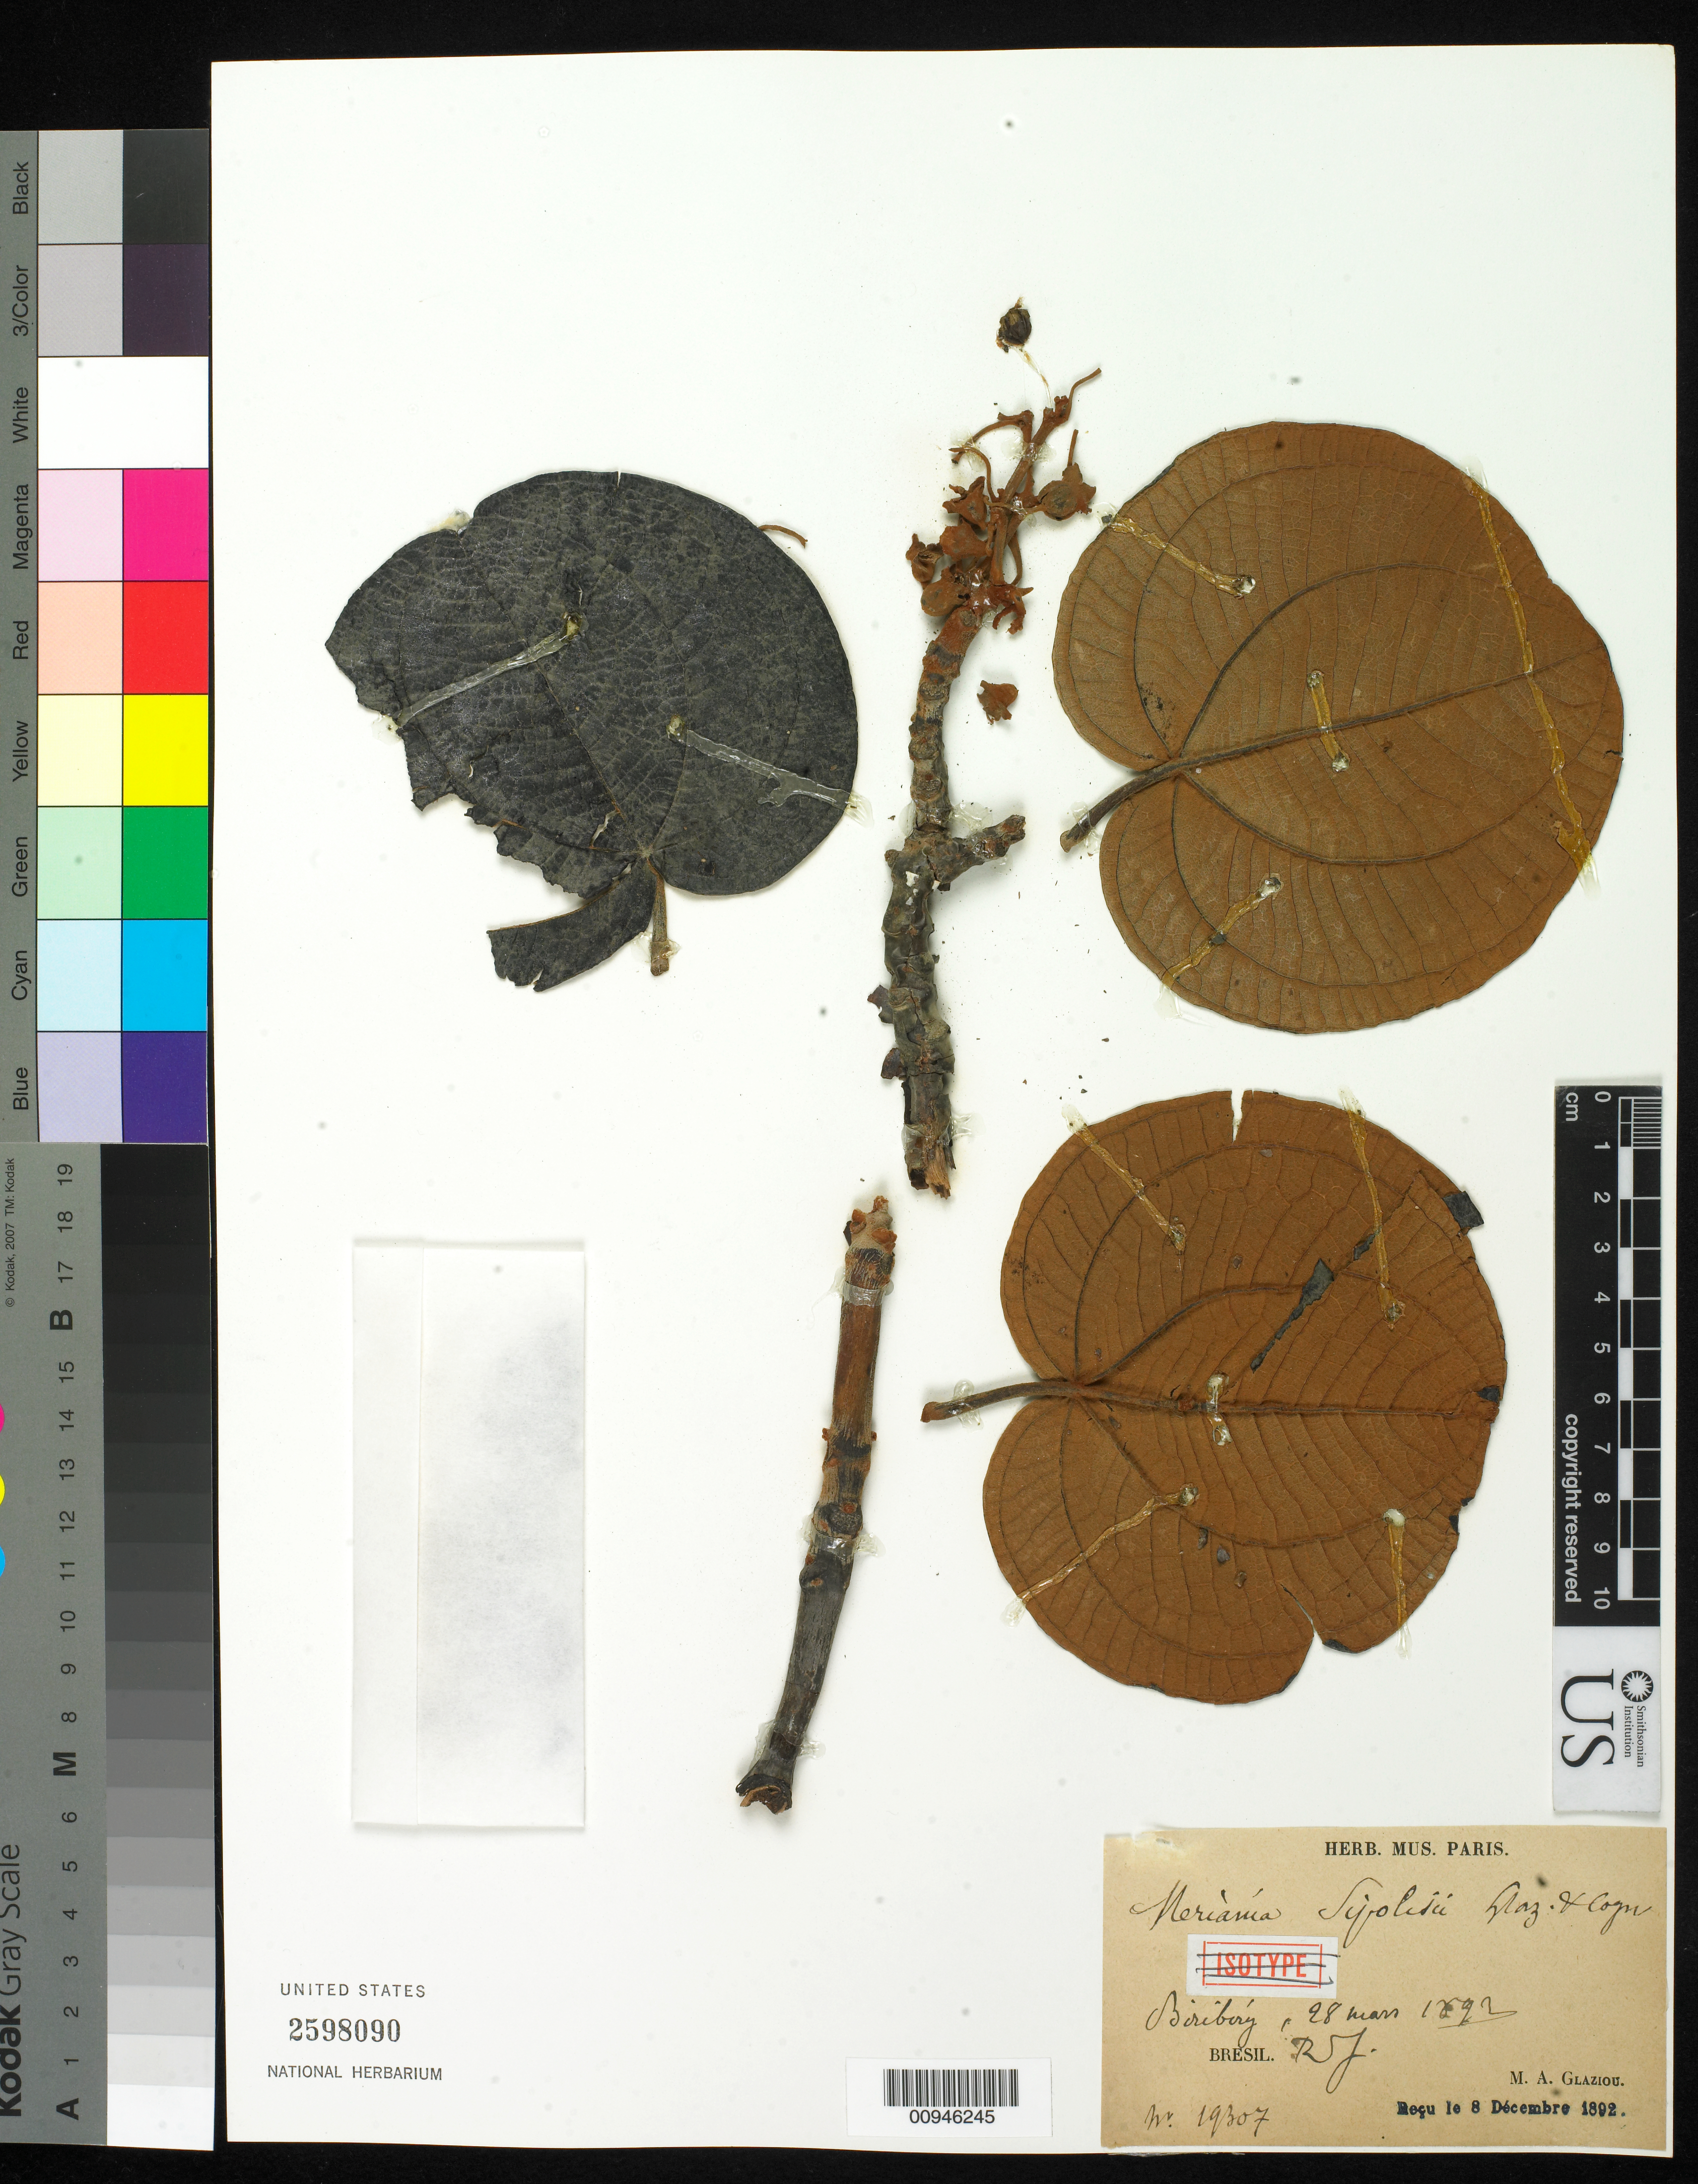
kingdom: Plantae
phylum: Tracheophyta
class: Magnoliopsida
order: Myrtales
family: Melastomataceae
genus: Merianthera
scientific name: Merianthera sipolisii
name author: (Glaz. & Cogn.) Wurdack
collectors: A. F. M. Glaziou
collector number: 19307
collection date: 1892-03-28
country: Brazil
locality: Biribiry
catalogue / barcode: US 2598090